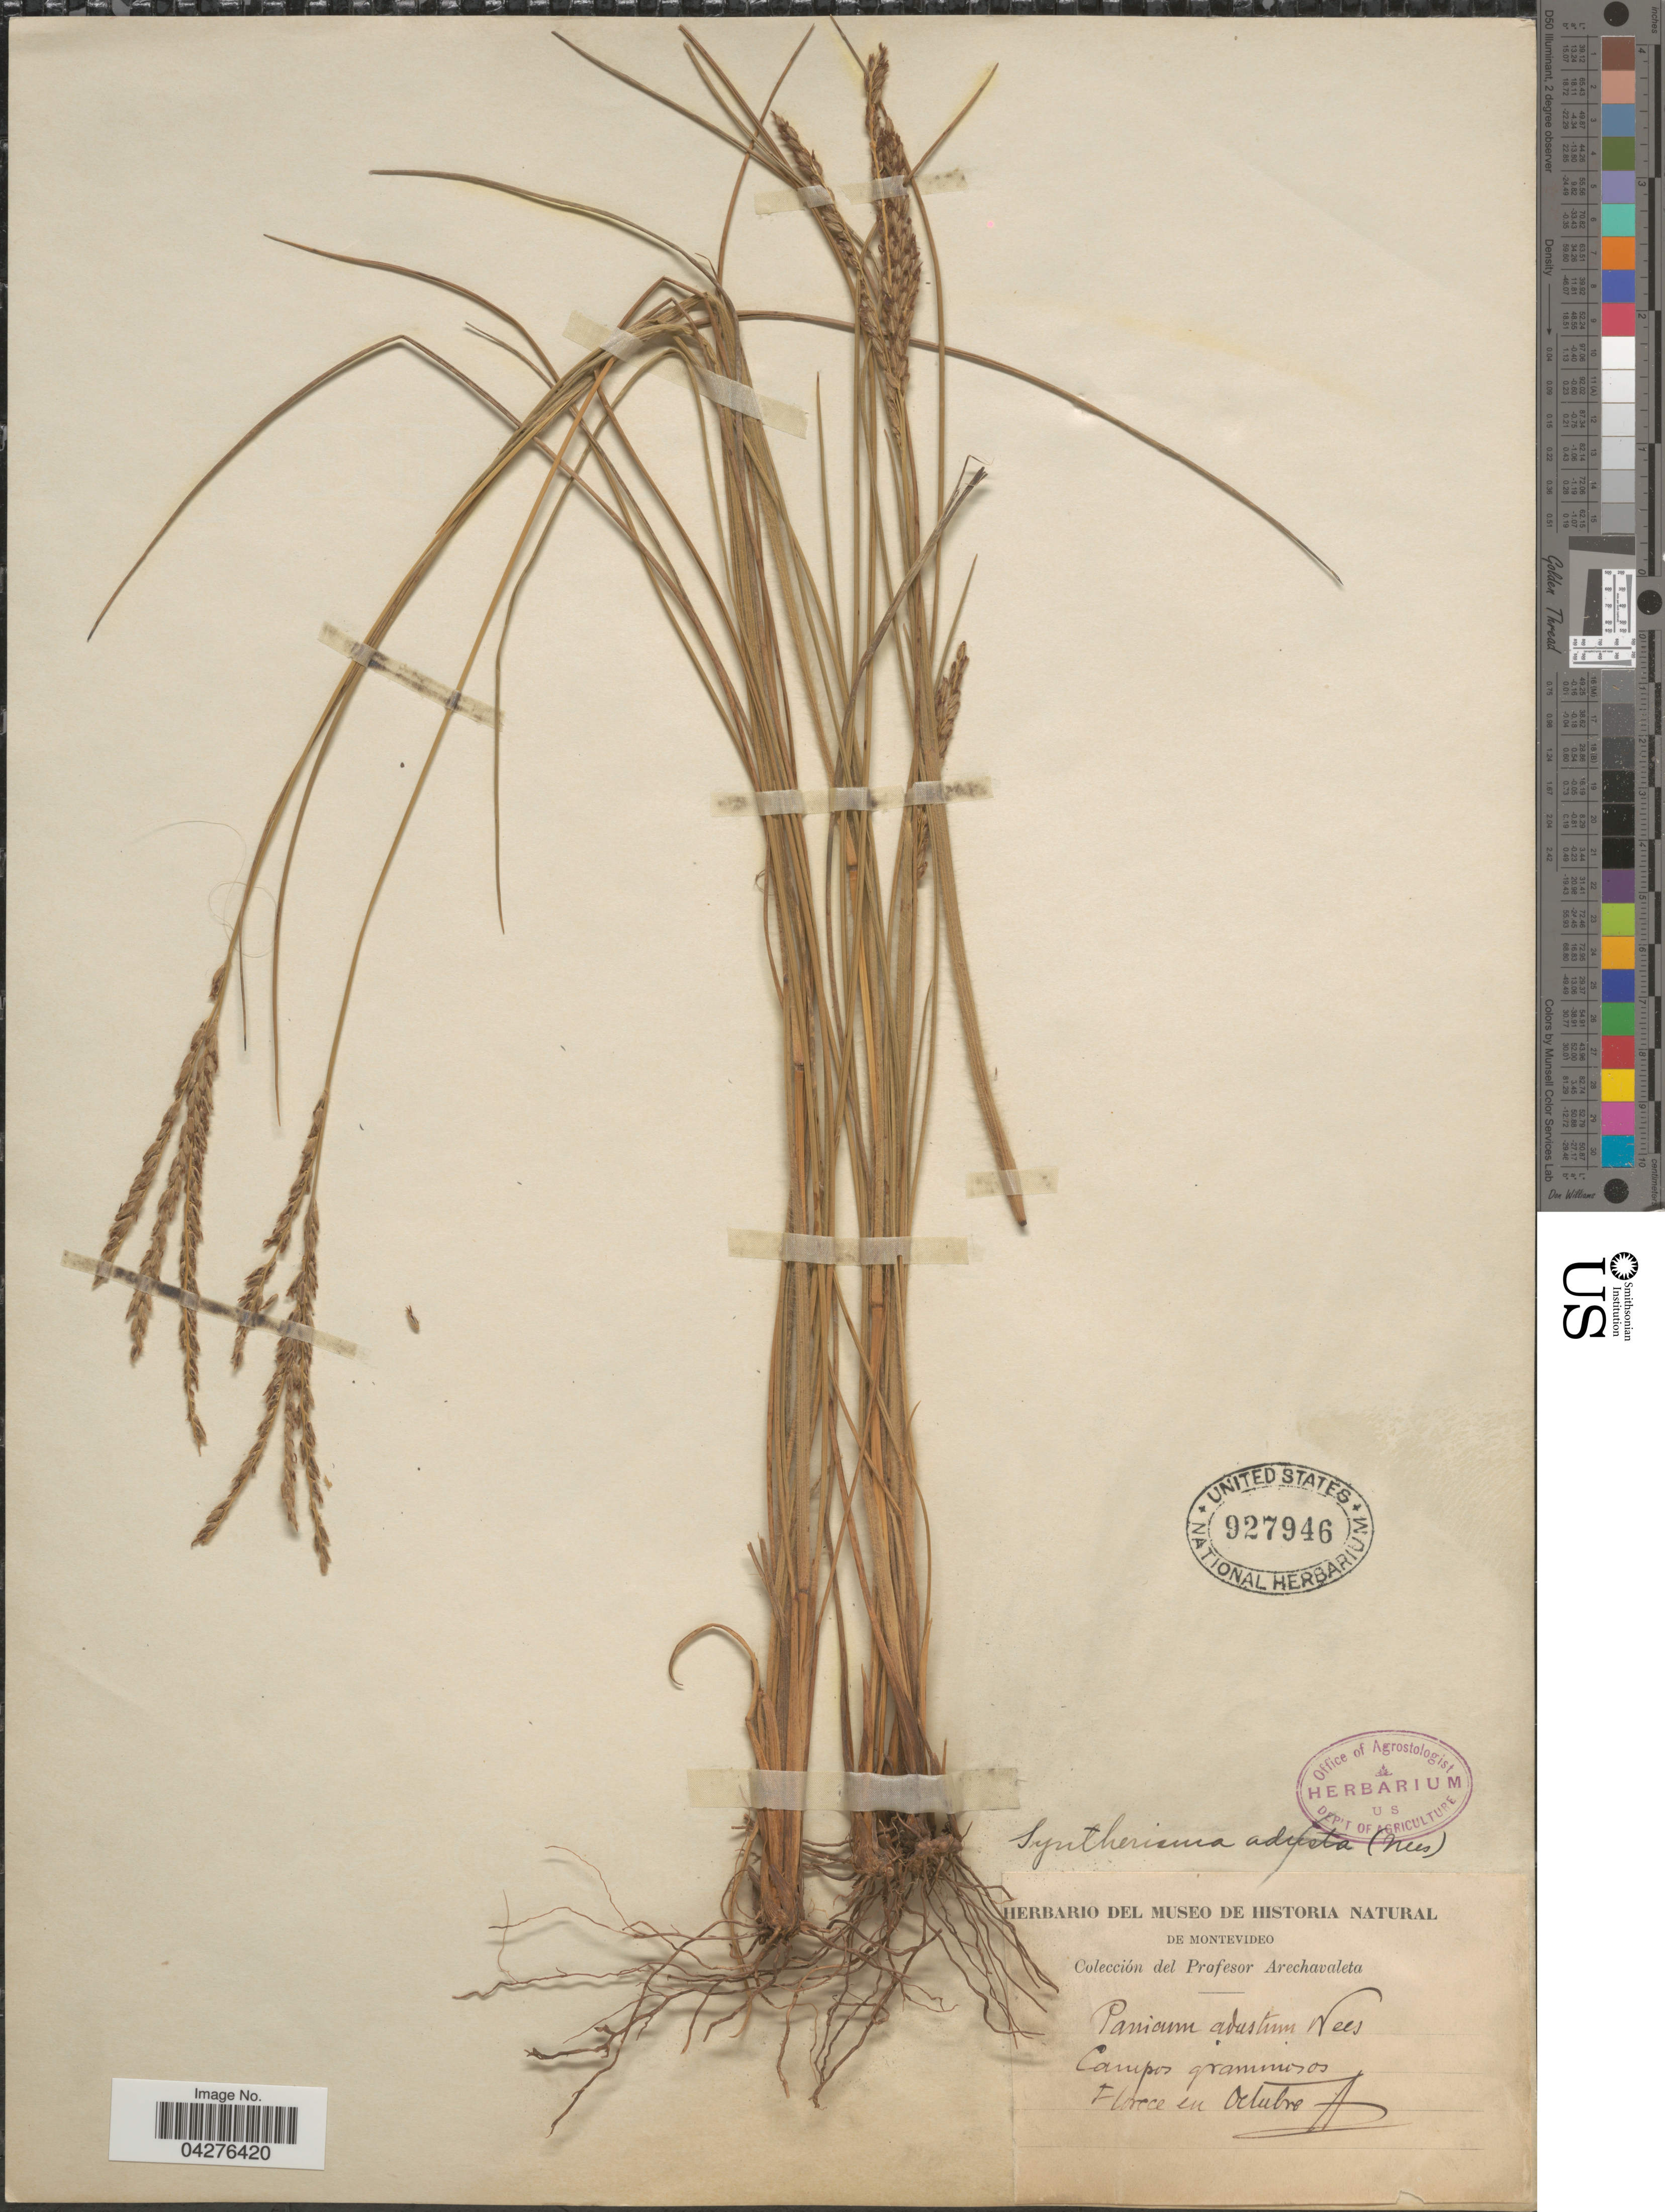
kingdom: Plantae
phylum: Tracheophyta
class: Liliopsida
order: Poales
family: Poaceae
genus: Digitaria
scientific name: Digitaria enodis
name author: (Hack. ex Arechav.) Parodi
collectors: Arechavaleta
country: Uruguay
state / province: Montevideo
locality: Campos graminosos.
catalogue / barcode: US 927946